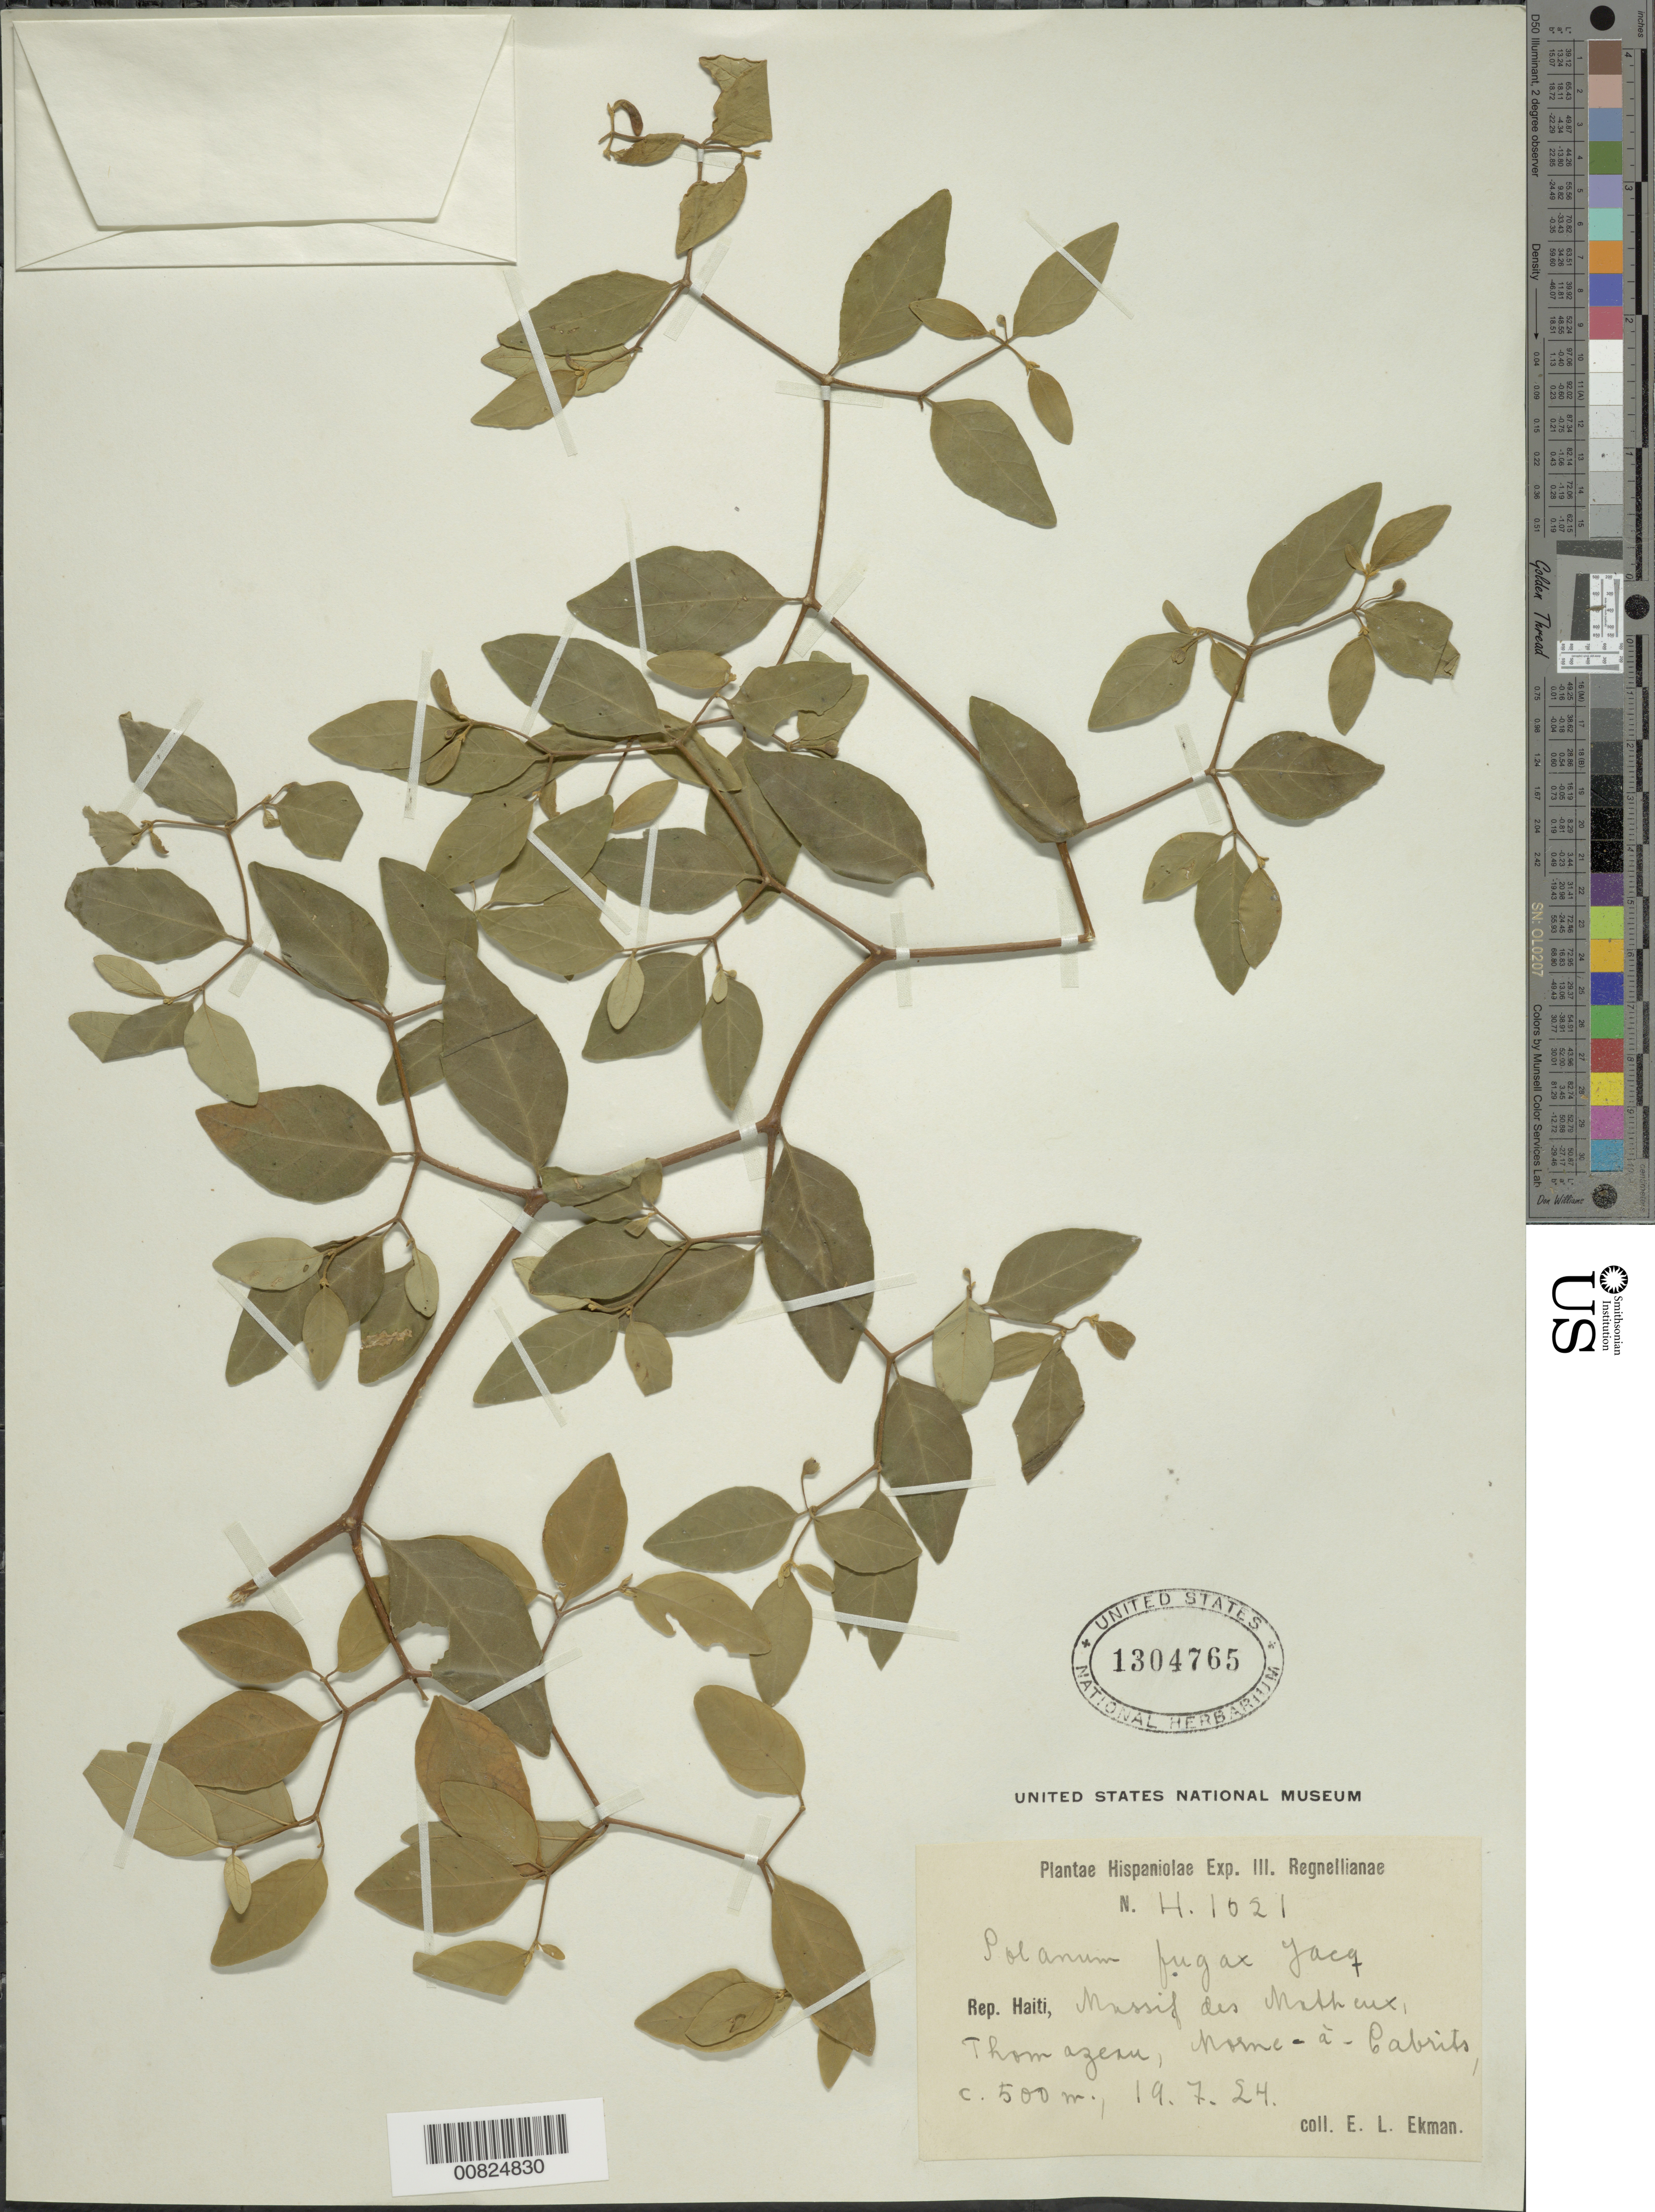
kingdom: Plantae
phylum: Tracheophyta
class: Magnoliopsida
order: Solanales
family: Solanaceae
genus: Lycianthes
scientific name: Lycianthes fugax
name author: (Jacq.) Bitter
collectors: E. L. Ekman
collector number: H 1021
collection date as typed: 19 Jul 1924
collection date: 1924-07-19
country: Haiti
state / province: Ouest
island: Hispaniola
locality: Massif des Matheux, Thomazeau, Morne-à-Cabrits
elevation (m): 500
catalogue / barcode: US 1304765